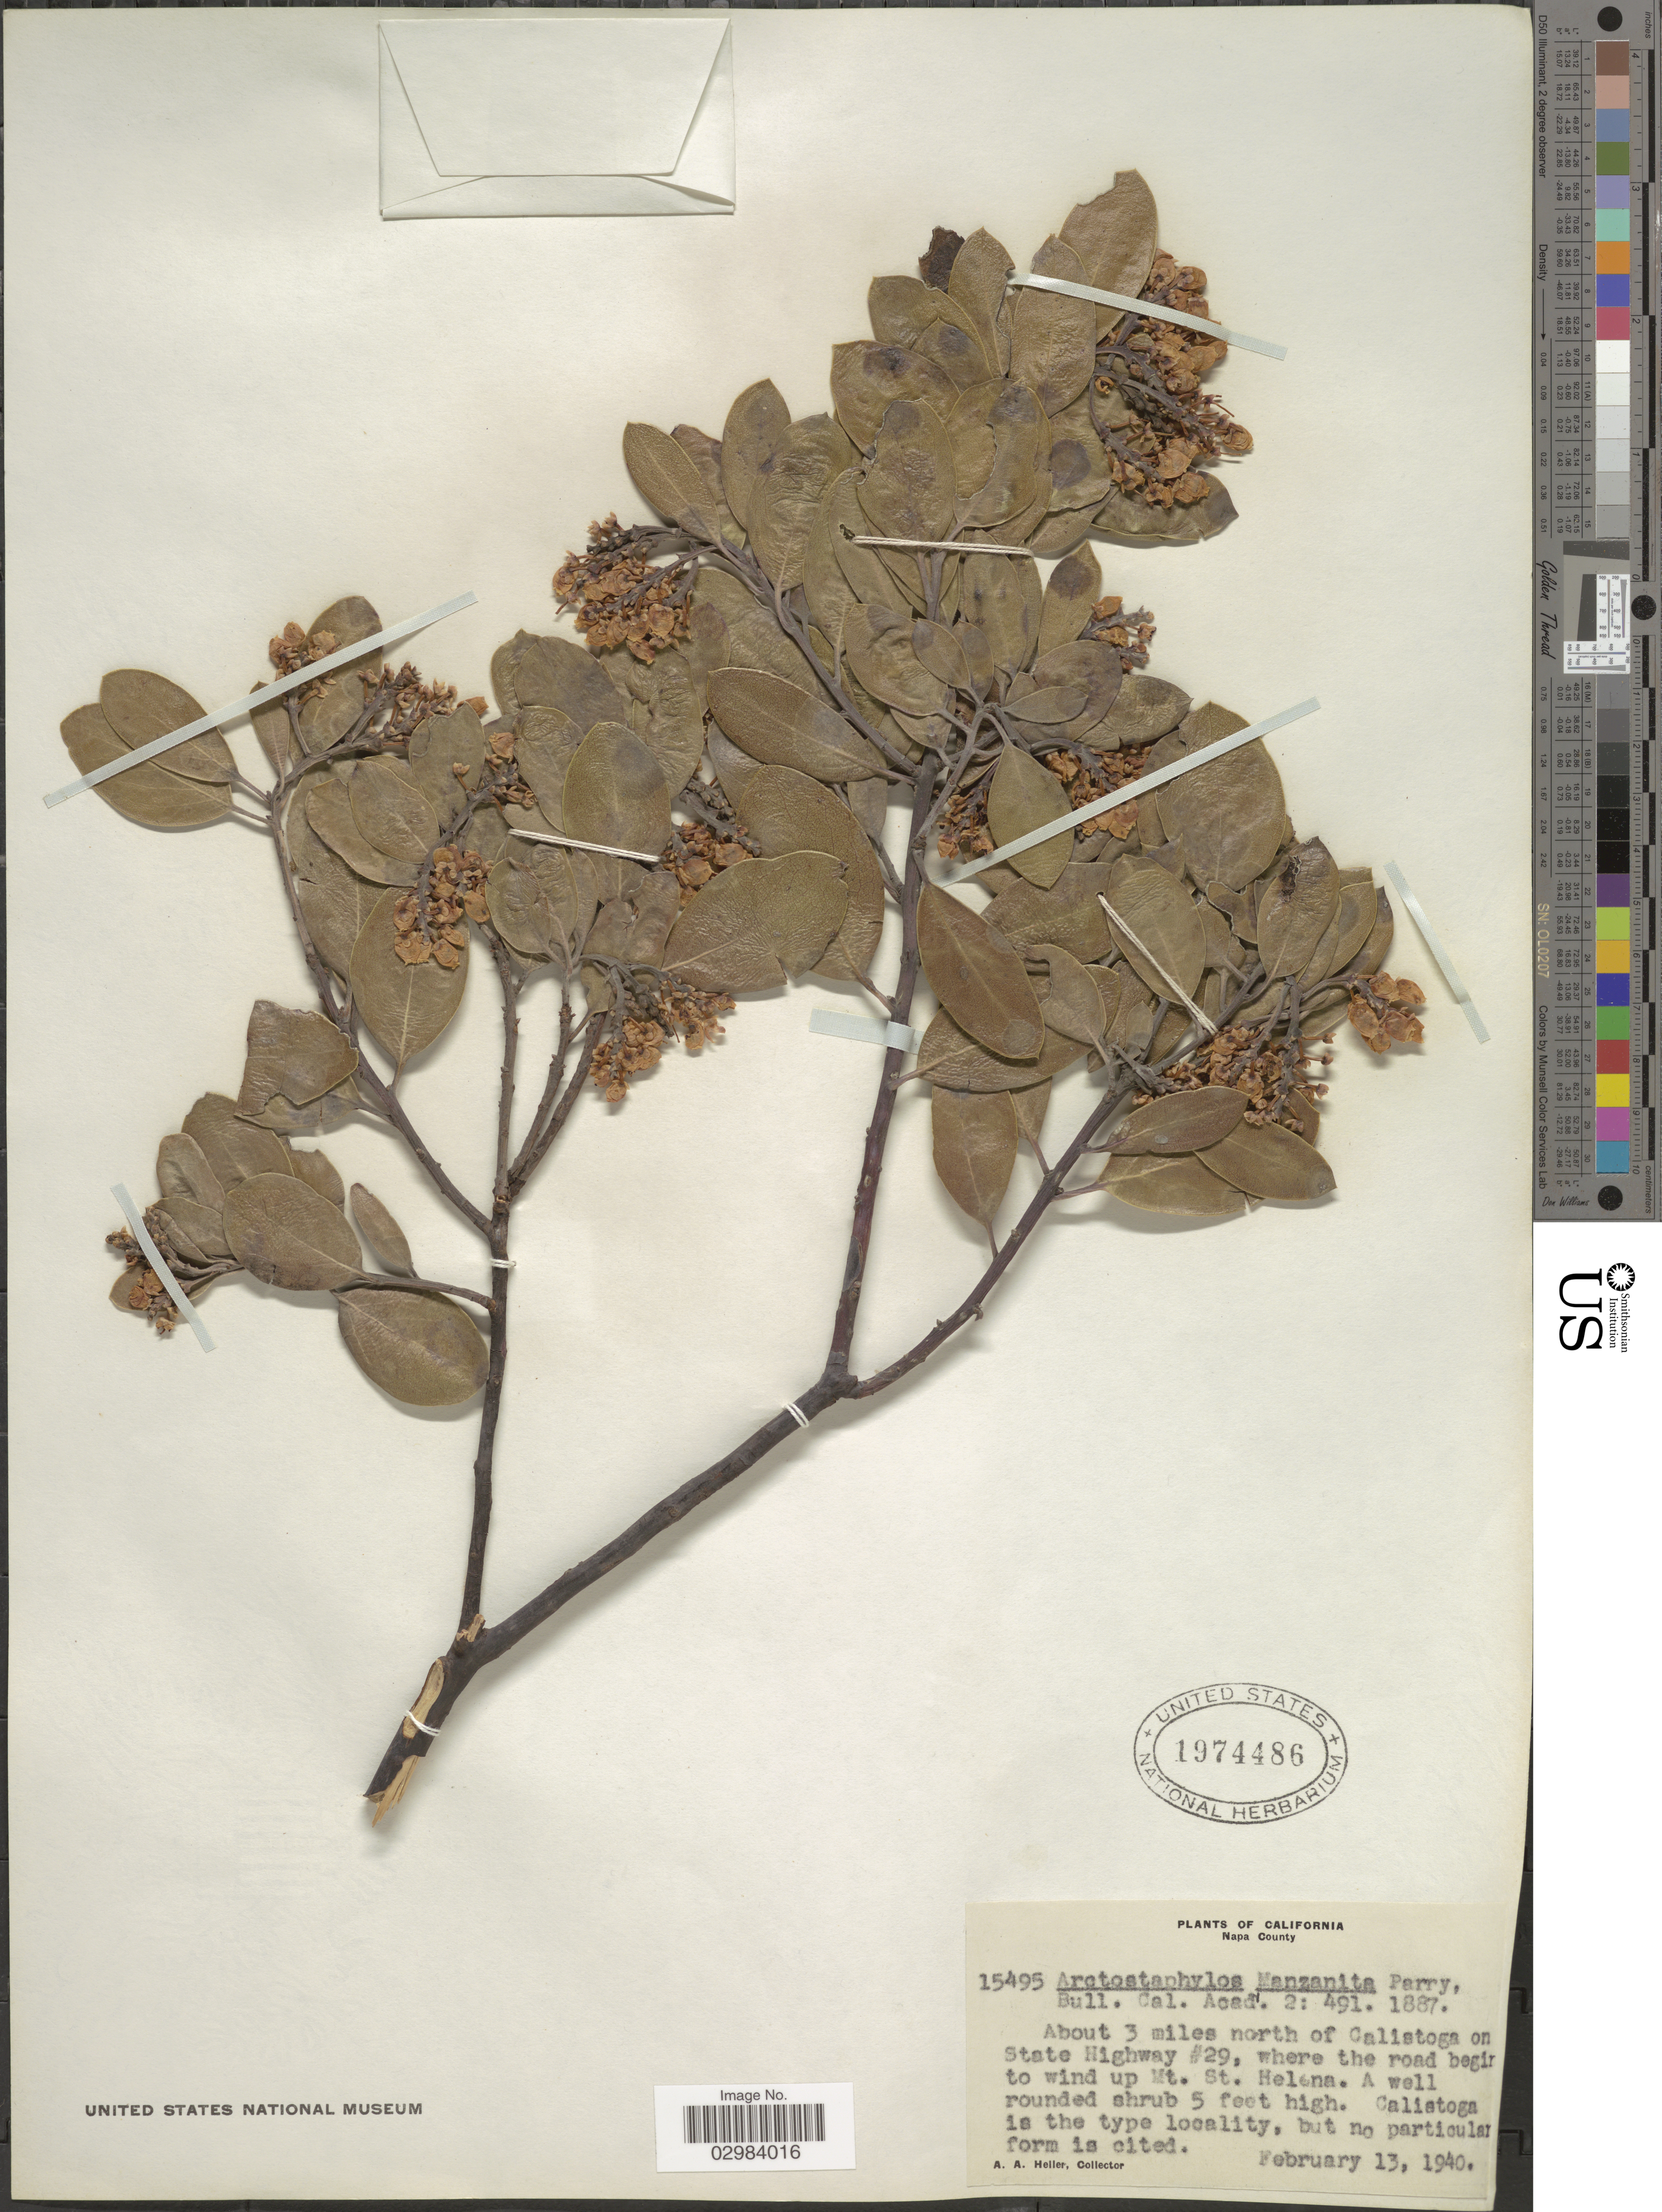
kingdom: Plantae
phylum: Tracheophyta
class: Magnoliopsida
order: Ericales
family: Ericaceae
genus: Arctostaphylos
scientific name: Arctostaphylos manzanita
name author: Parry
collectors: A. A. Heller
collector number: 15495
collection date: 1940-02-13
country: United States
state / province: California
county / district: Napa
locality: Napa County, About 3 miles north of Calistoga on State Highway #29, where the road begin to wind up Mt. St. Helena.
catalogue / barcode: US 1974486